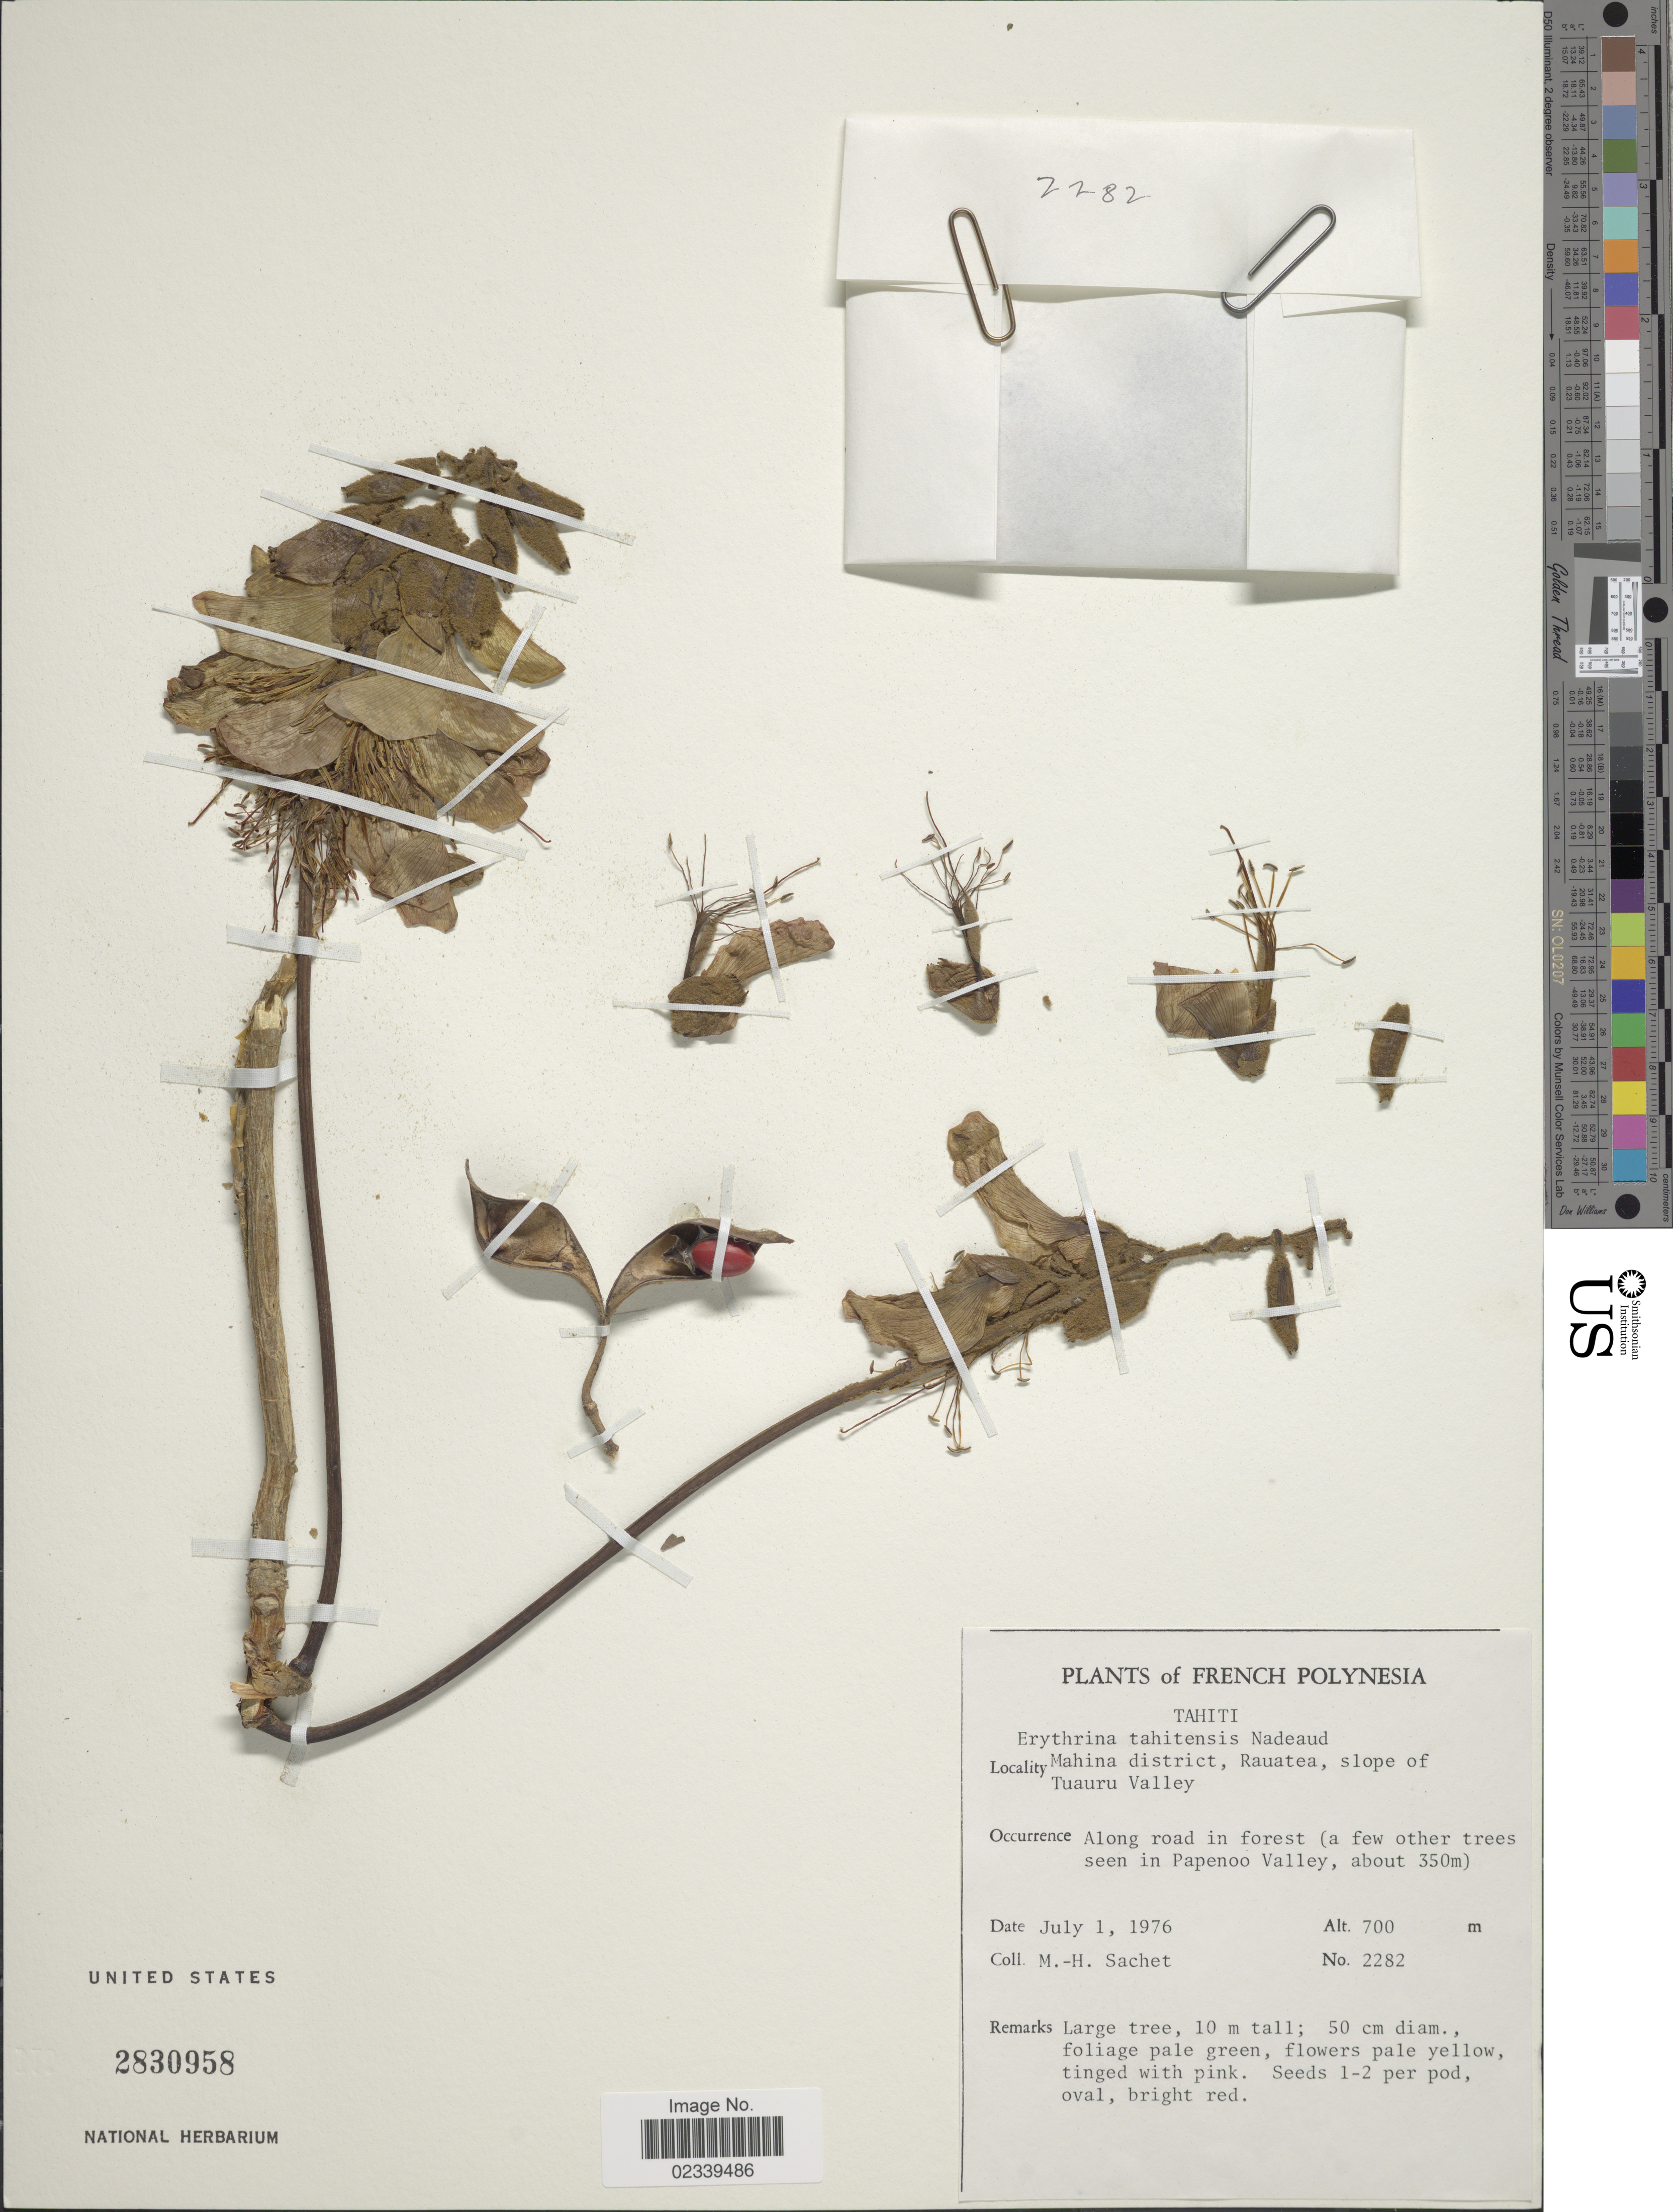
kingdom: Plantae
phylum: Tracheophyta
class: Magnoliopsida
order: Fabales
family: Fabaceae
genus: Erythrina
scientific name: Erythrina tahitensis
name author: Nadeaud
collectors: M.-H. Sachet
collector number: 2282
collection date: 1976-07-01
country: French Polynesia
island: Tahiti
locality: Tahiti, Mahina District, Rauatea, slope of Tuauru Valley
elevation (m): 700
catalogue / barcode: US 2830958